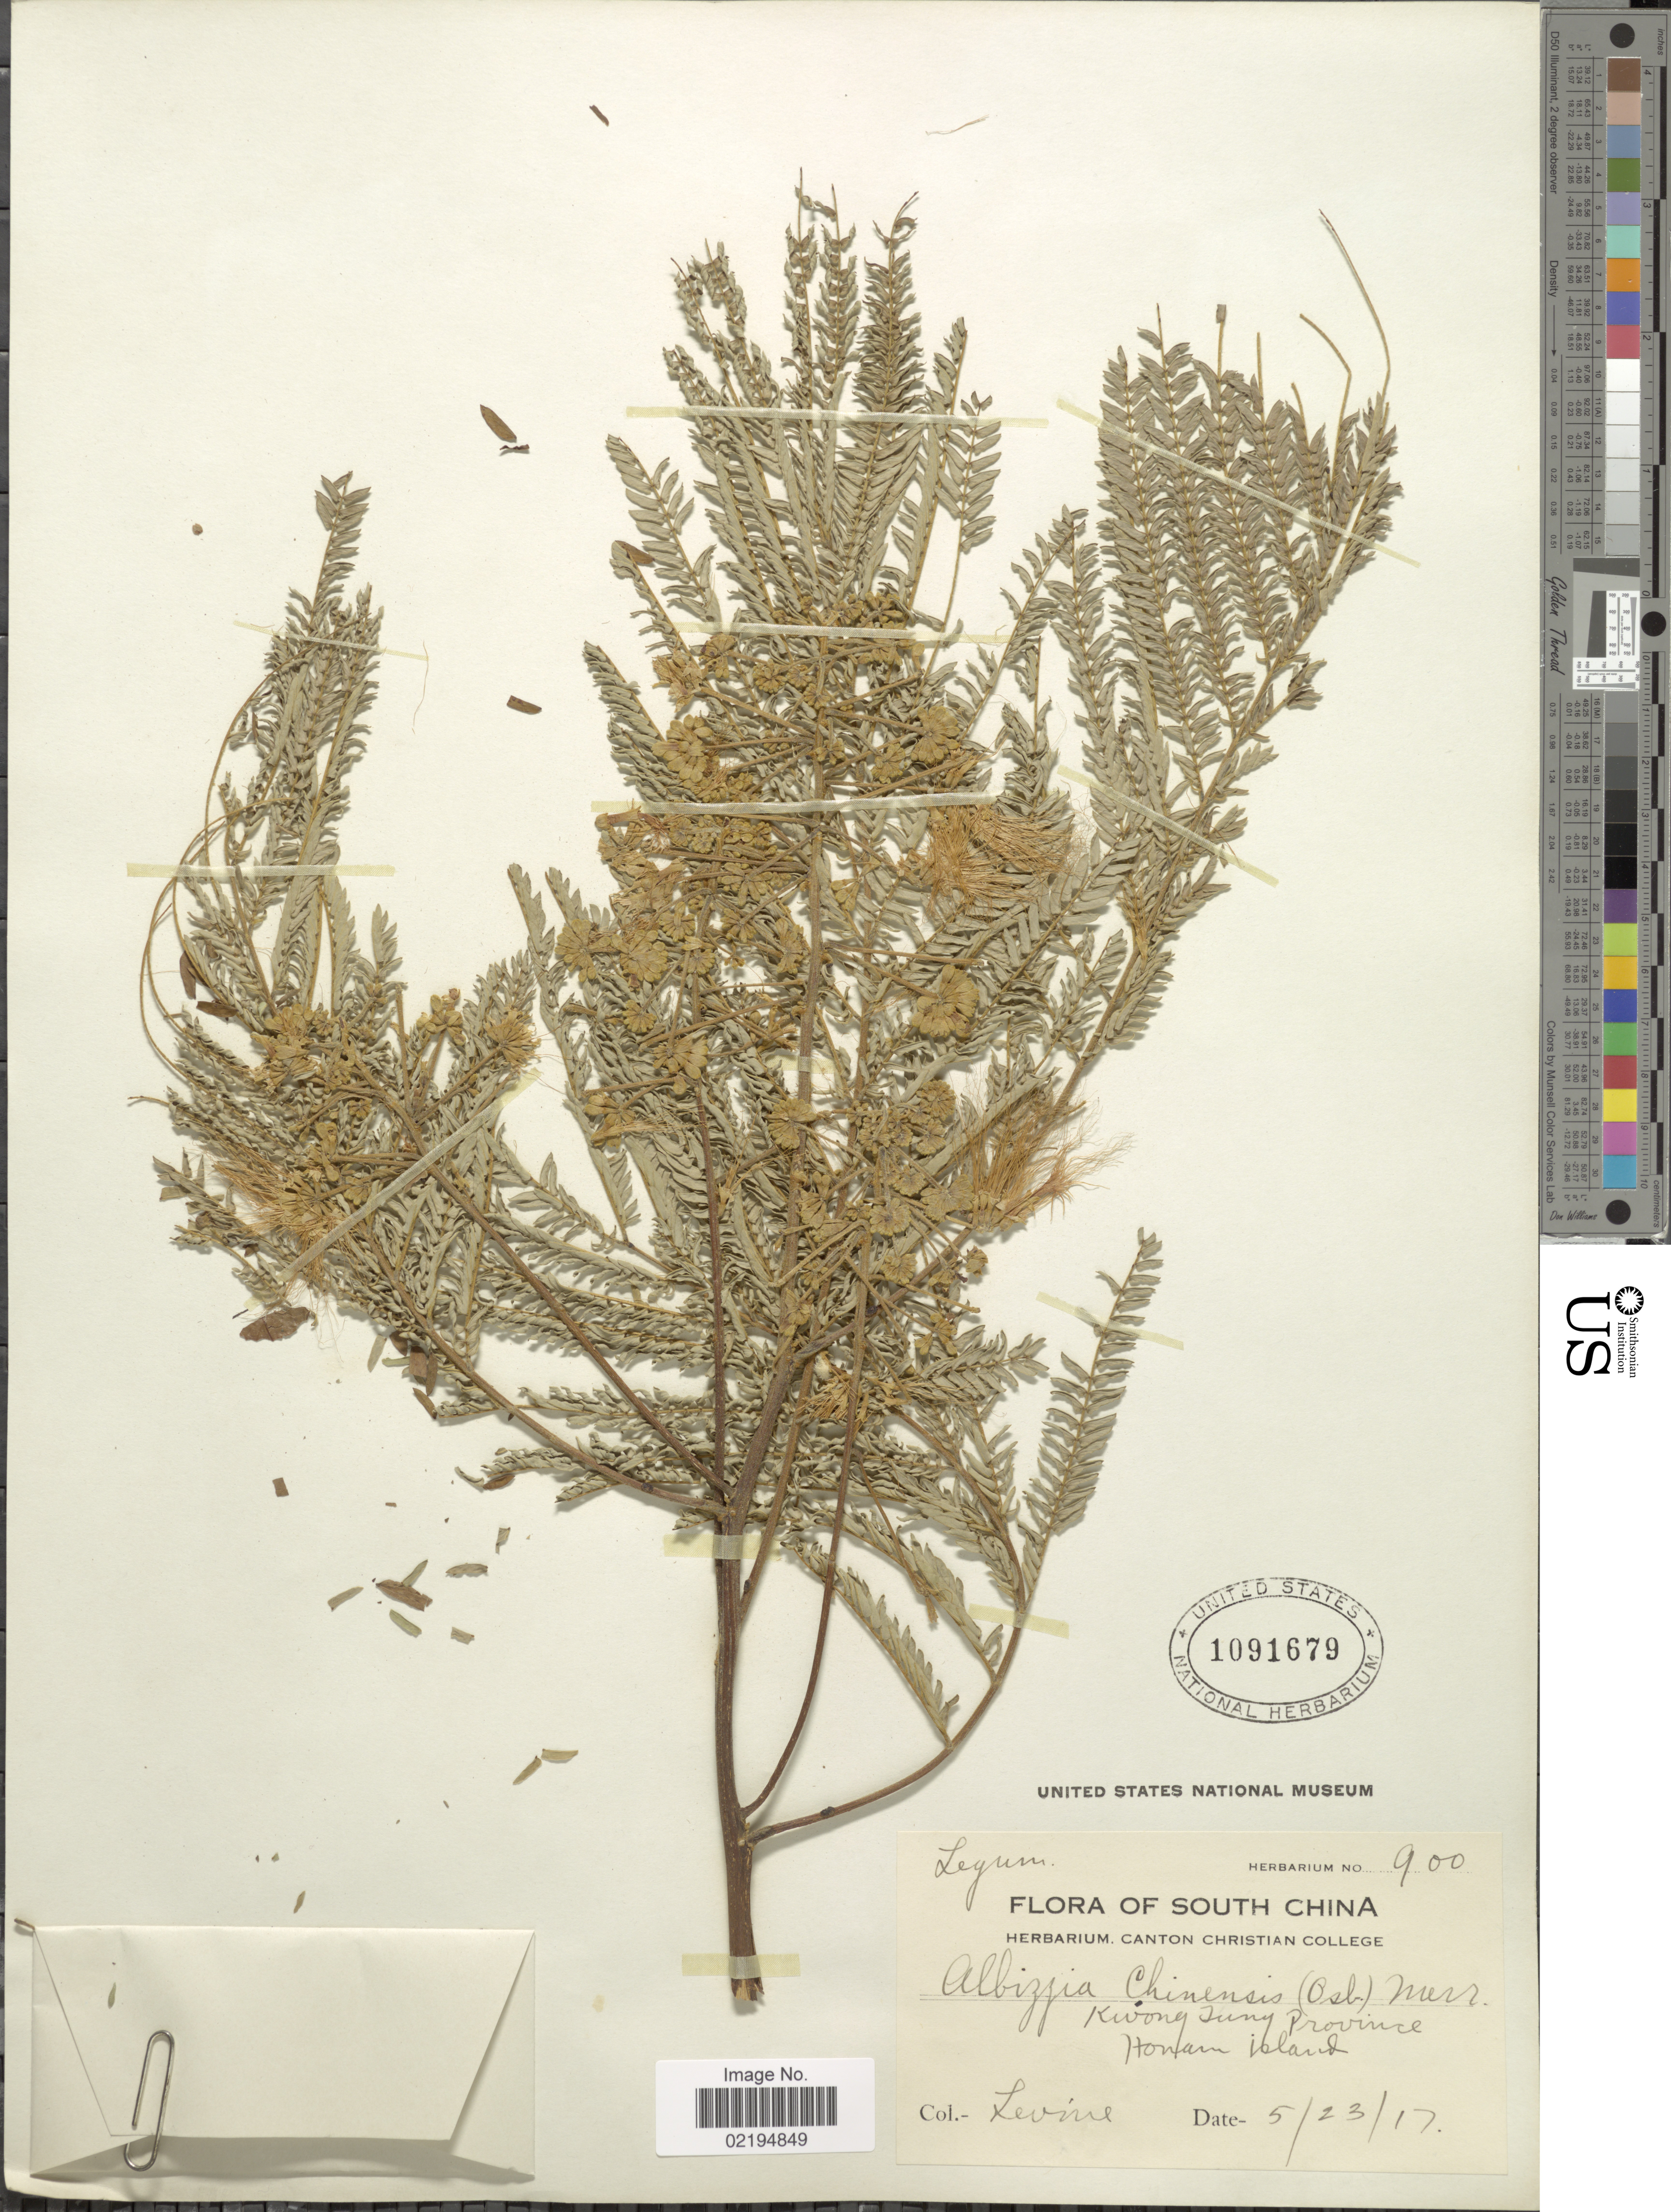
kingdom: Plantae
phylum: Tracheophyta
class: Magnoliopsida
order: Fabales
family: Fabaceae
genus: Albizia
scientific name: Albizia chinensis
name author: (Osbeck) Merr.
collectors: -. Levine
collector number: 900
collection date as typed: Transcribed d/m/y: 23/5/17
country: China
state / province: Guangdong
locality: South China, Kwang Tung Province, Honam Island. [interpreted]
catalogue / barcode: US 1091679